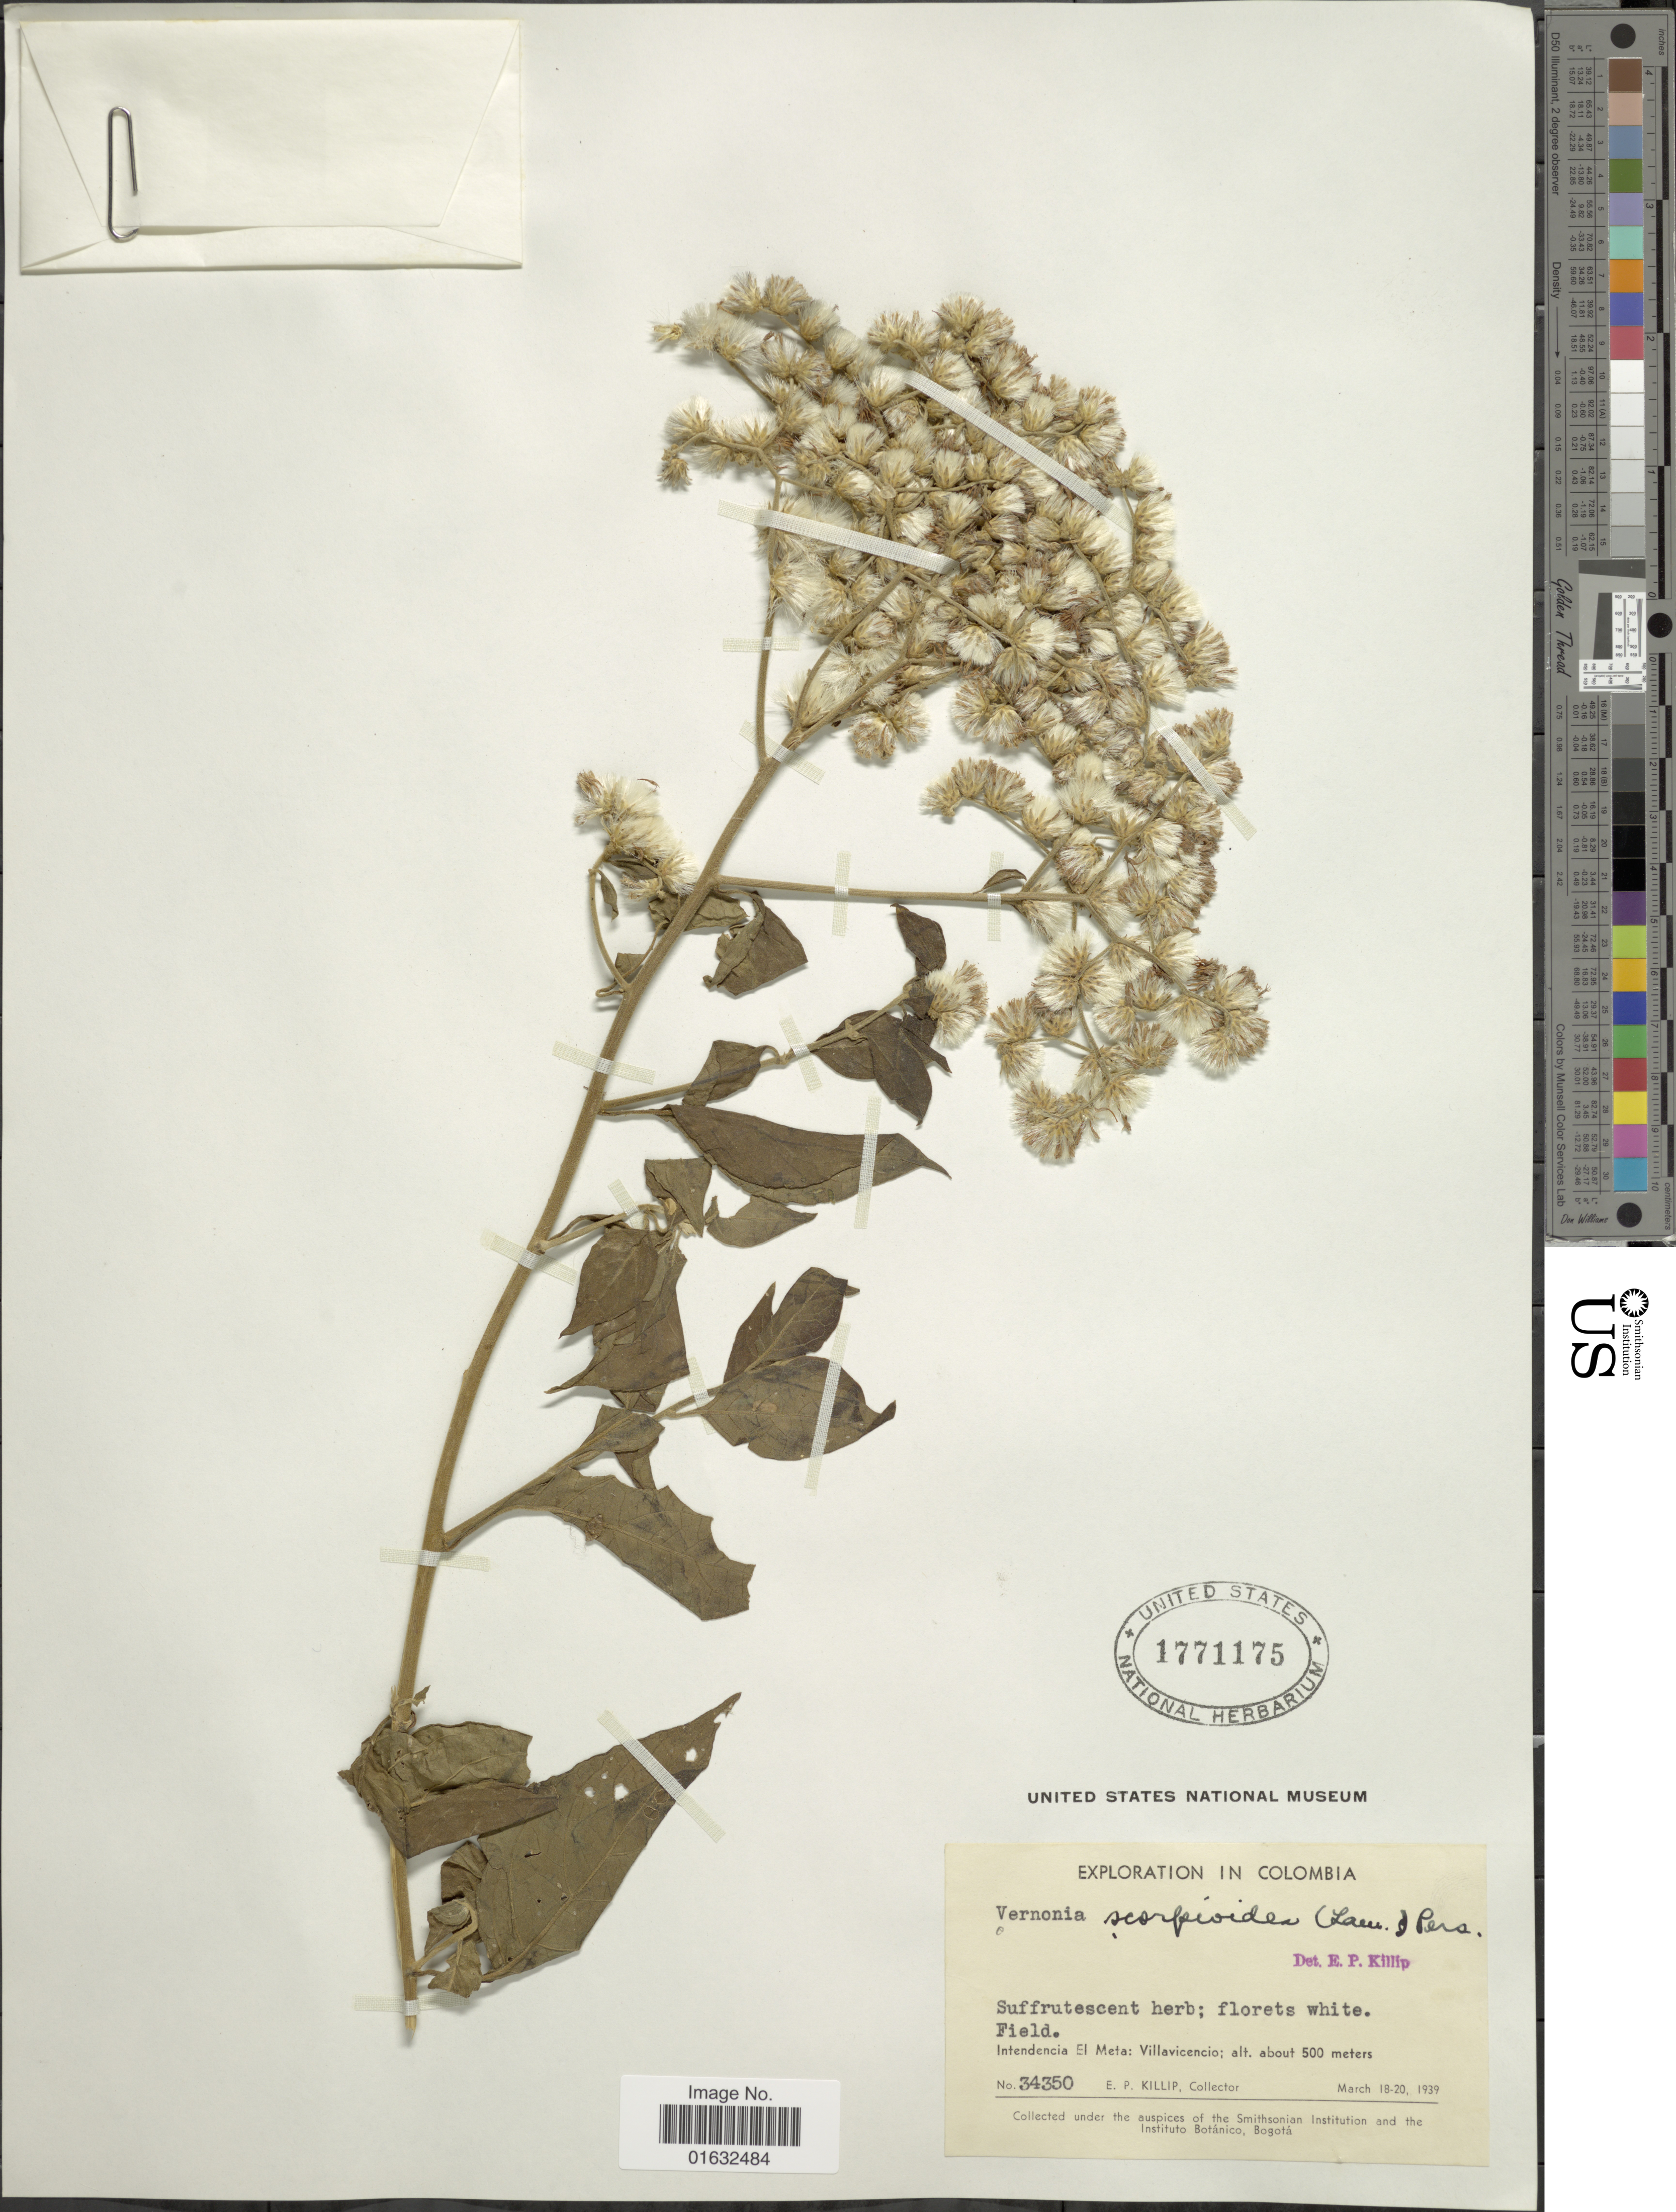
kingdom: Plantae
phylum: Tracheophyta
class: Magnoliopsida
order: Asterales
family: Asteraceae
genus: Cyrtocymura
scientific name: Cyrtocymura scorpioides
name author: (Lam.) H. Rob.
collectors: E. P. Killip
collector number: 34350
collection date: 1939-03-18/1939-03-20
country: Colombia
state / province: Meta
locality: Intendencia El Meta: Villavicencio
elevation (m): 500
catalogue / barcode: US 1771175